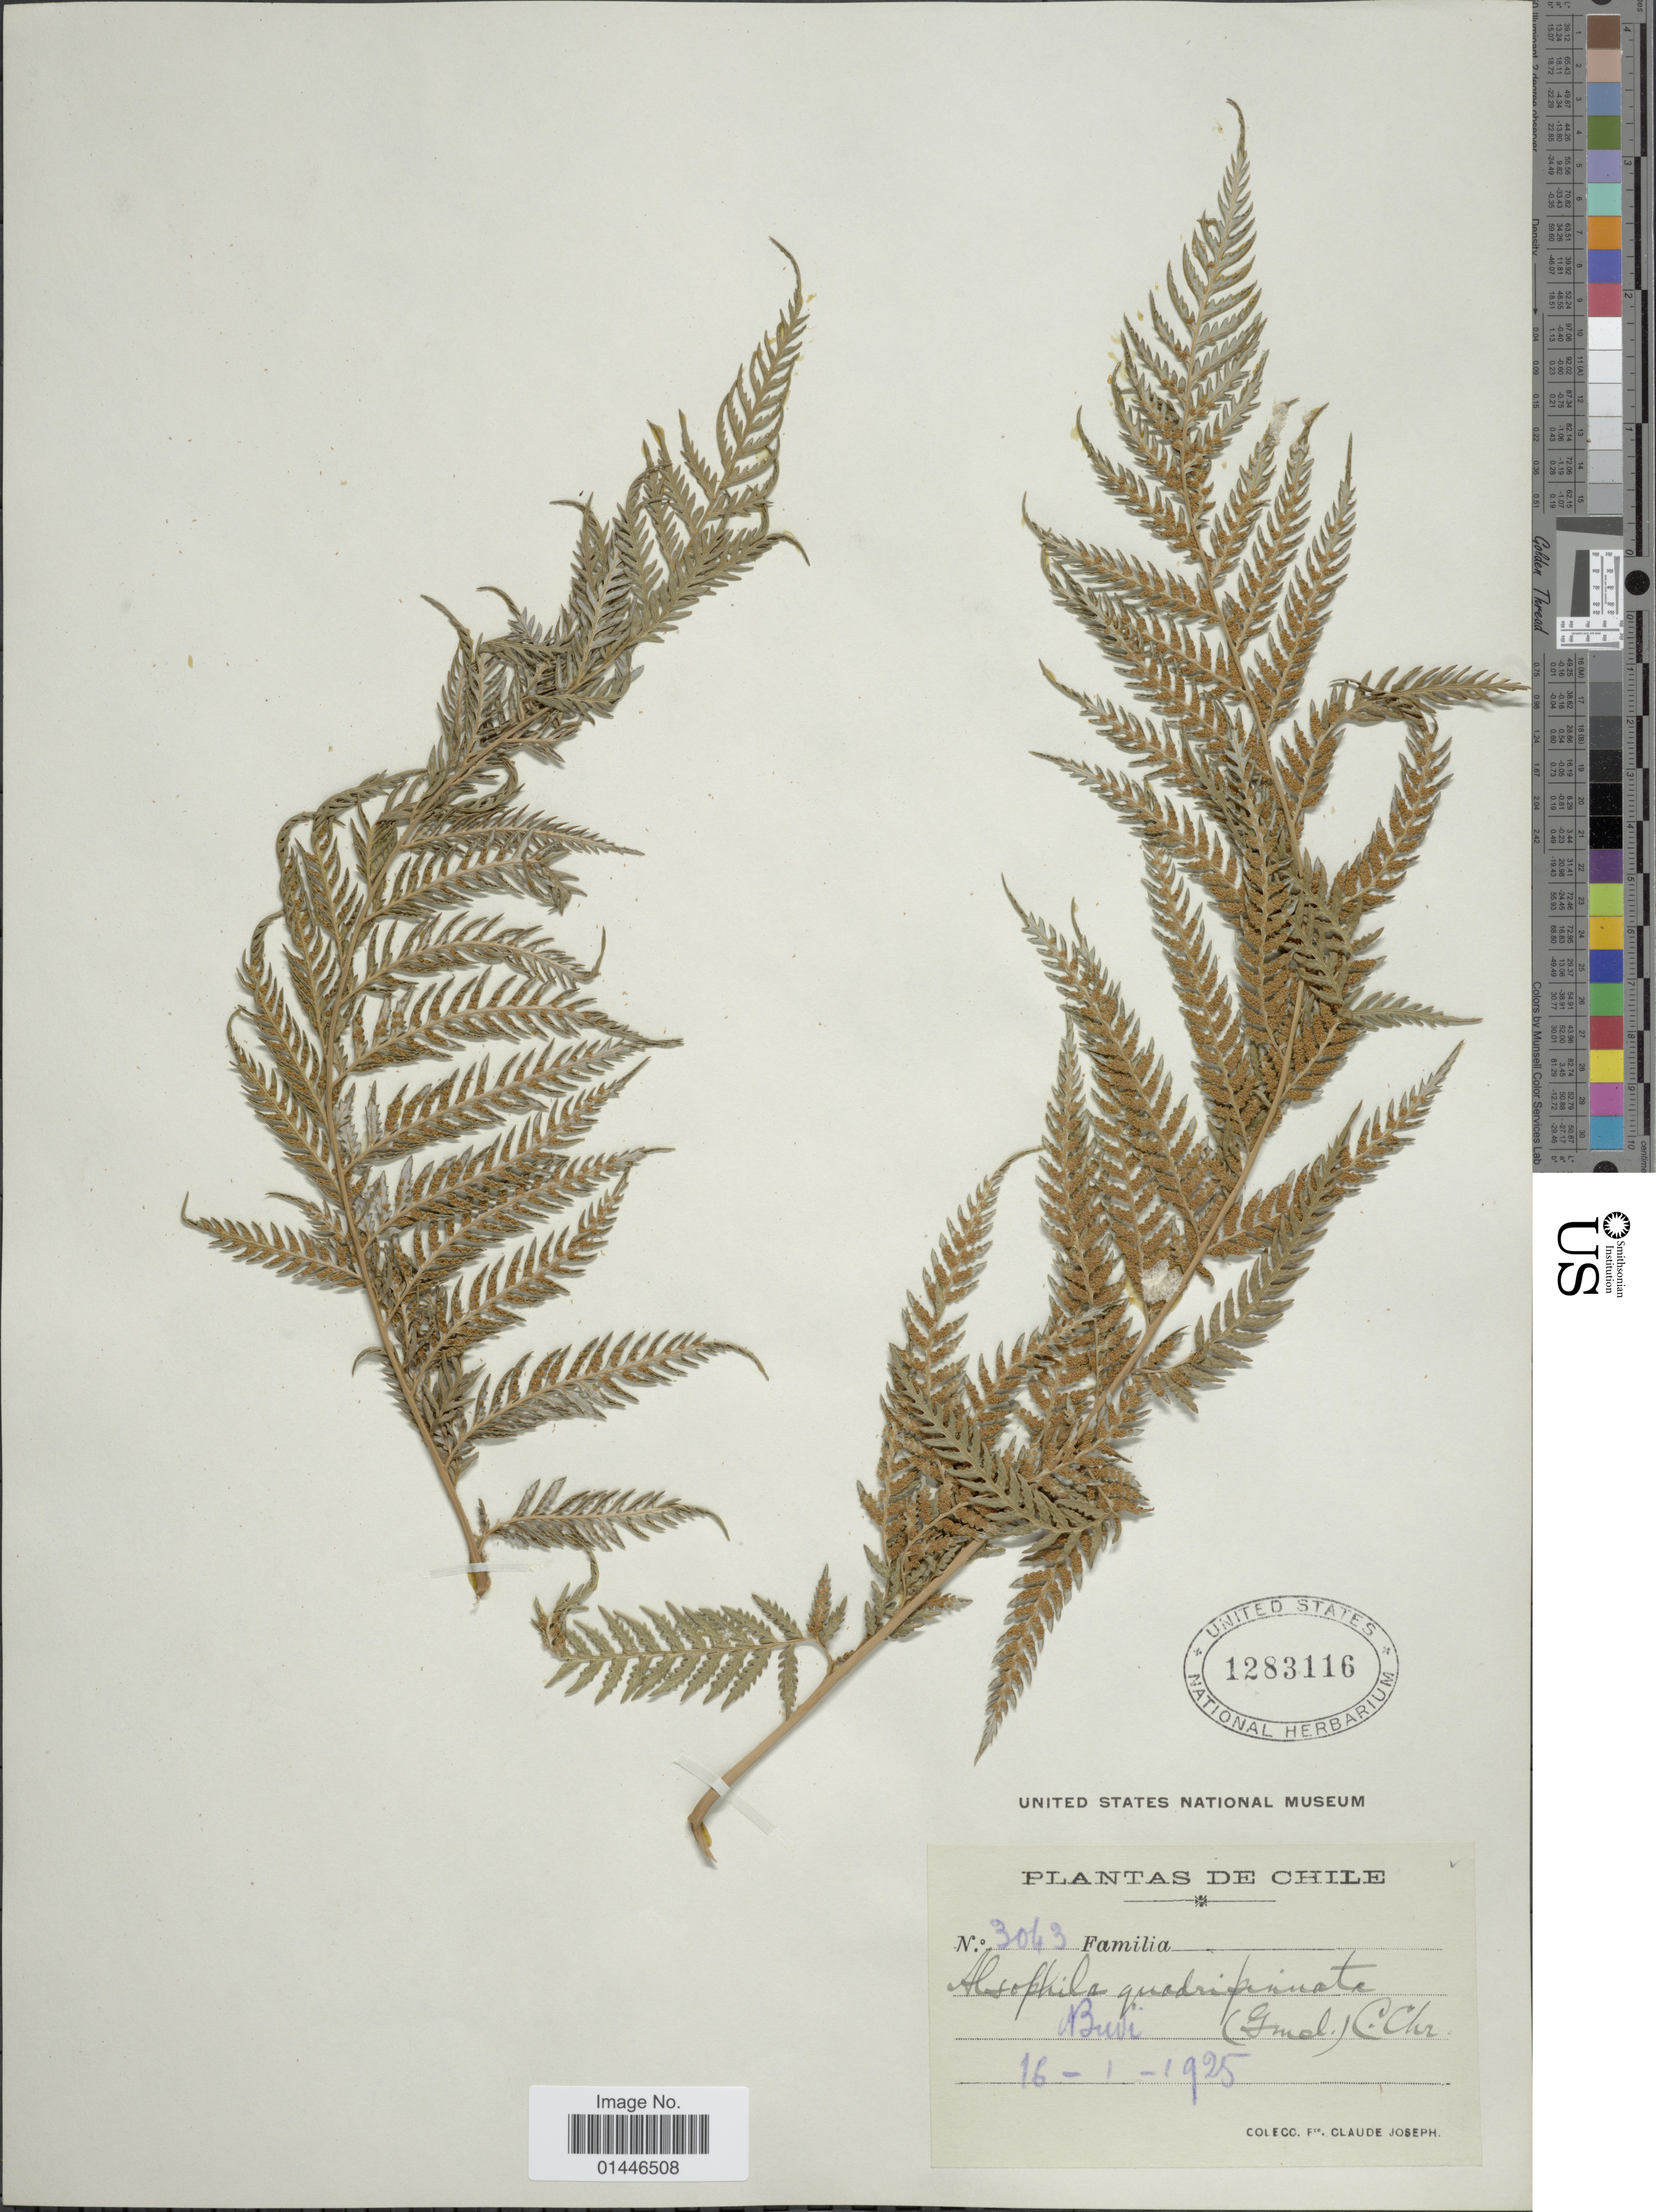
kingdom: Plantae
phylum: Tracheophyta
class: Polypodiopsida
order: Cyatheales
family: Dicksoniaceae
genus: Lophosoria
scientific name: Lophosoria quadripinnata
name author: (J.F. Gmel.) C. Chr.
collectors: Bro. Claude-Joseph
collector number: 3043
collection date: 1925-01-16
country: Chile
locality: Buvi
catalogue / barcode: US 1283116